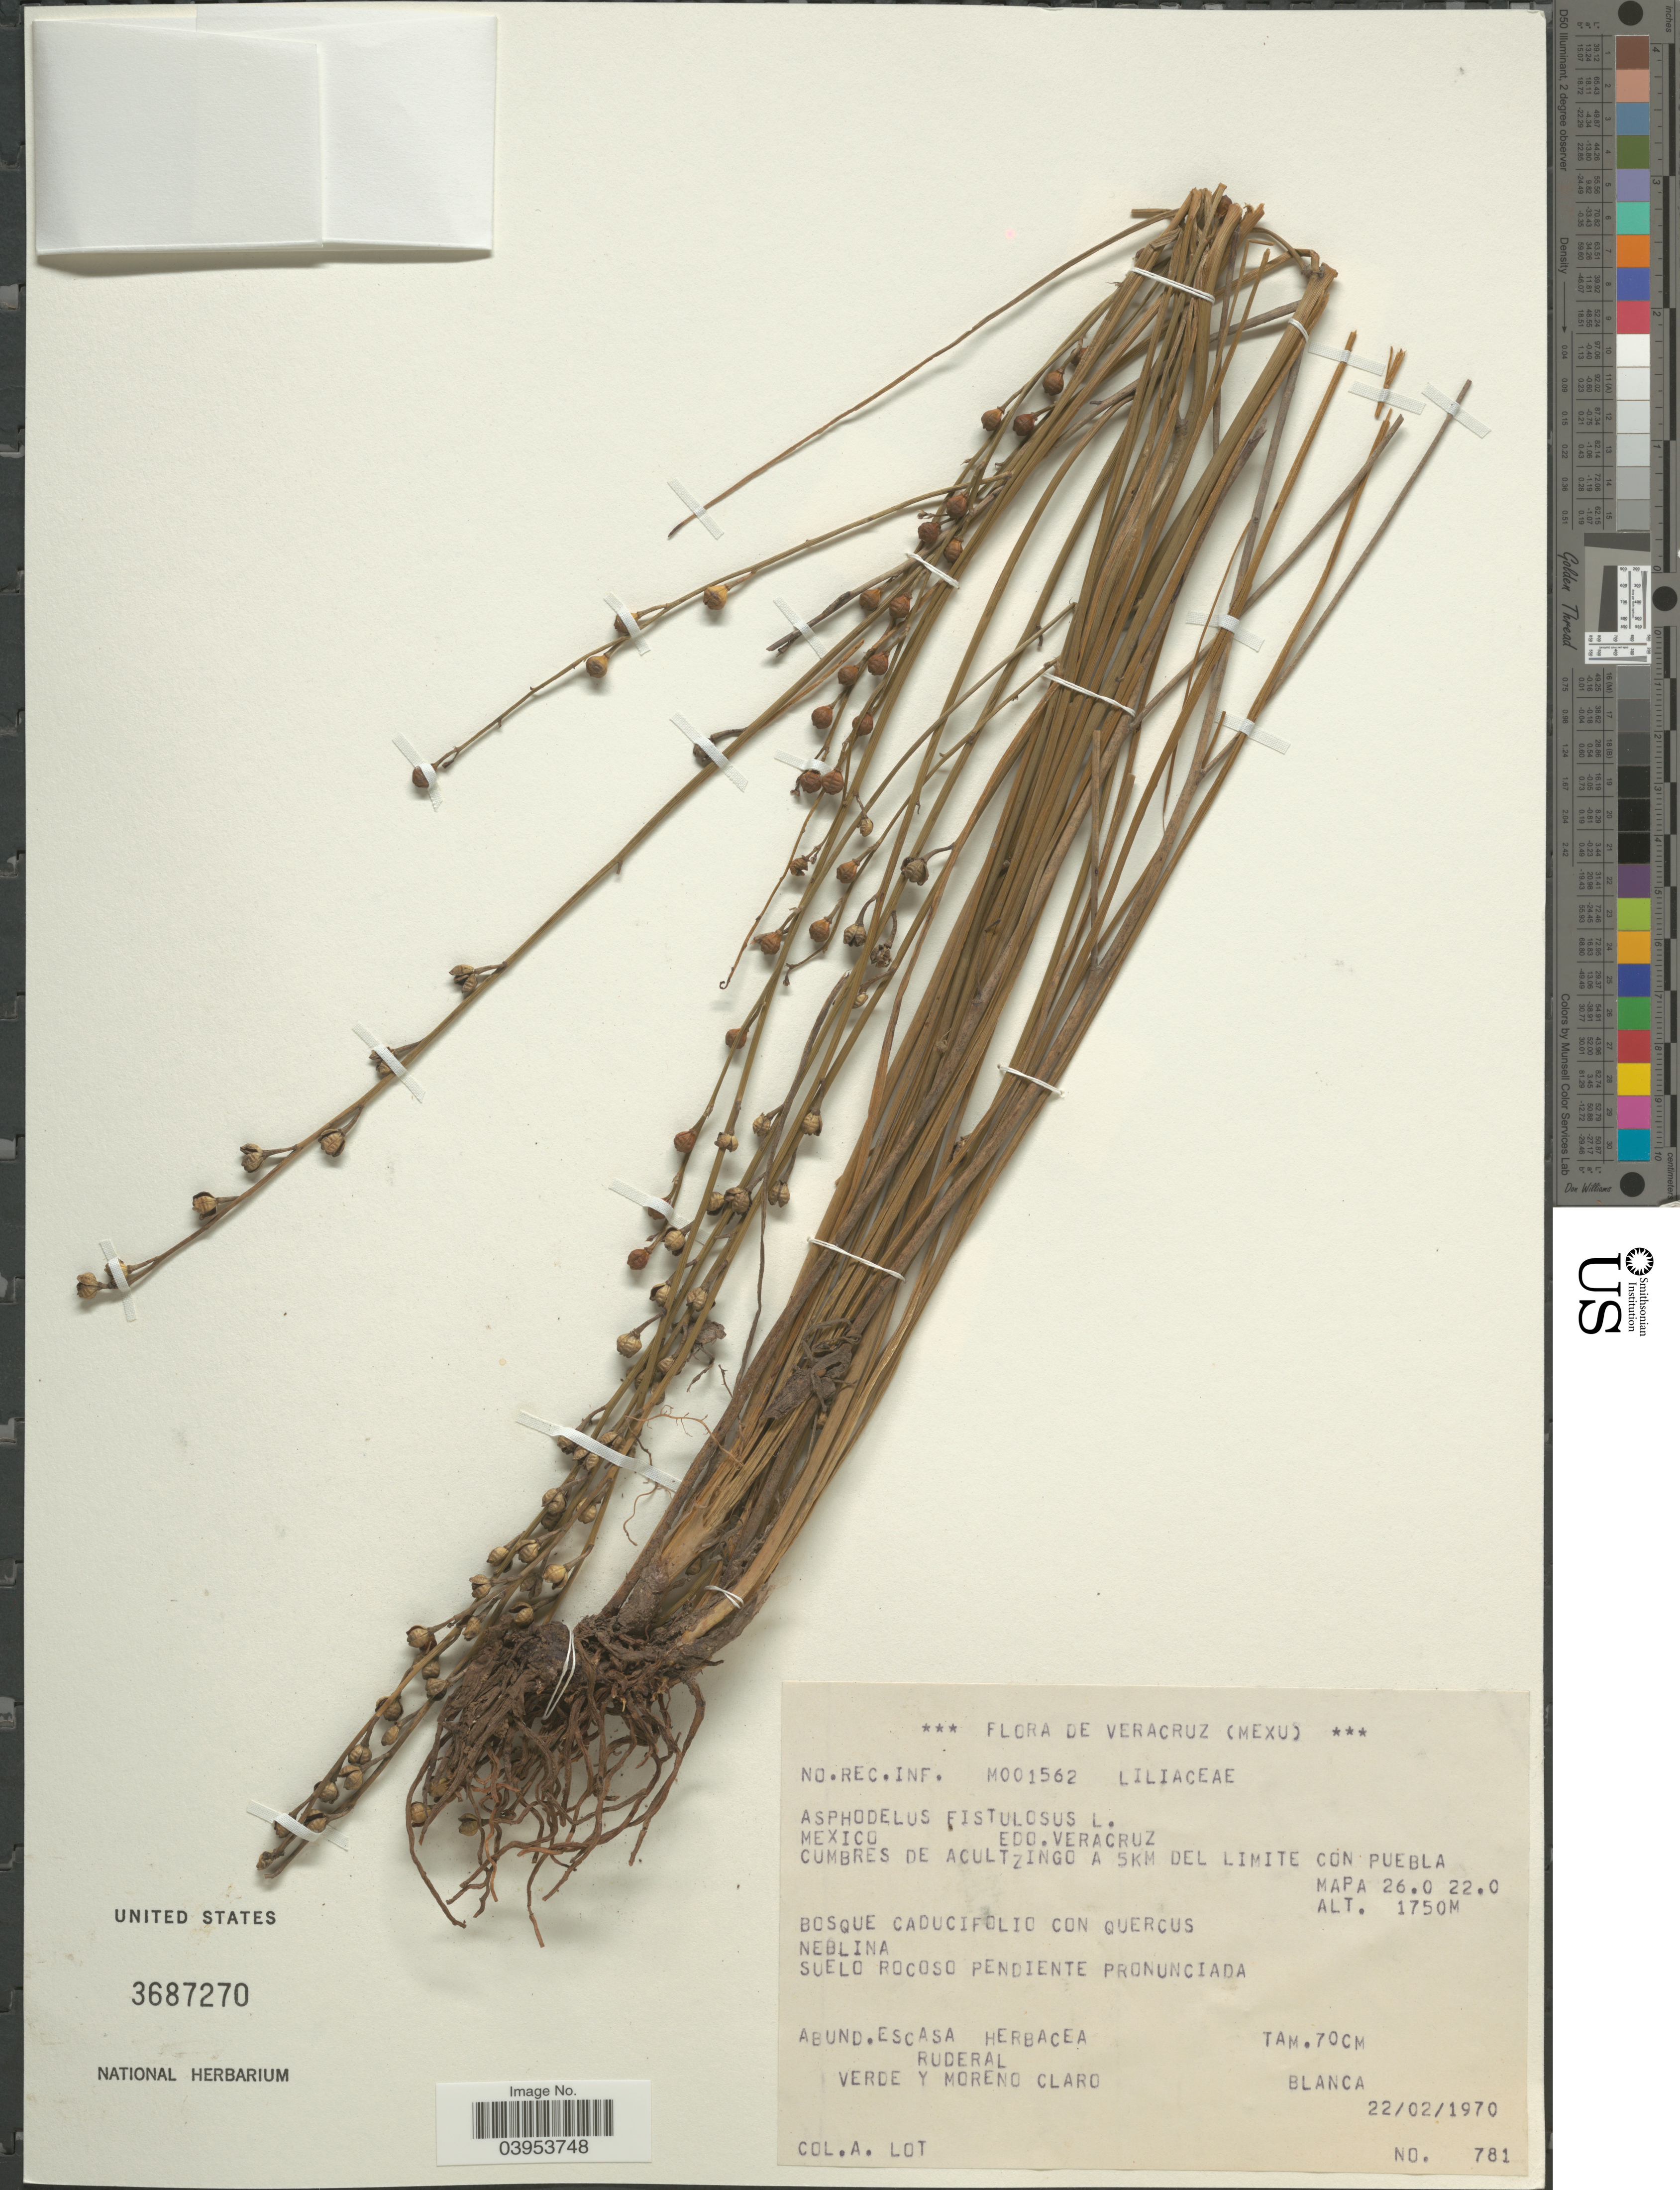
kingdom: Plantae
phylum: Tracheophyta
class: Liliopsida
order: Asparagales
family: Asphodelaceae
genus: Asphodelus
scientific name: Asphodelus fistulosus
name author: L.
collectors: Lot, A.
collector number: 781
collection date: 1970-02-22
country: Mexico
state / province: Veracruz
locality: Veracruz. Cumbres de Acultzingo a 5km del limite con Puebla. Mapa 26.0 22.0.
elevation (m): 1750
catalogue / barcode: US 3687270